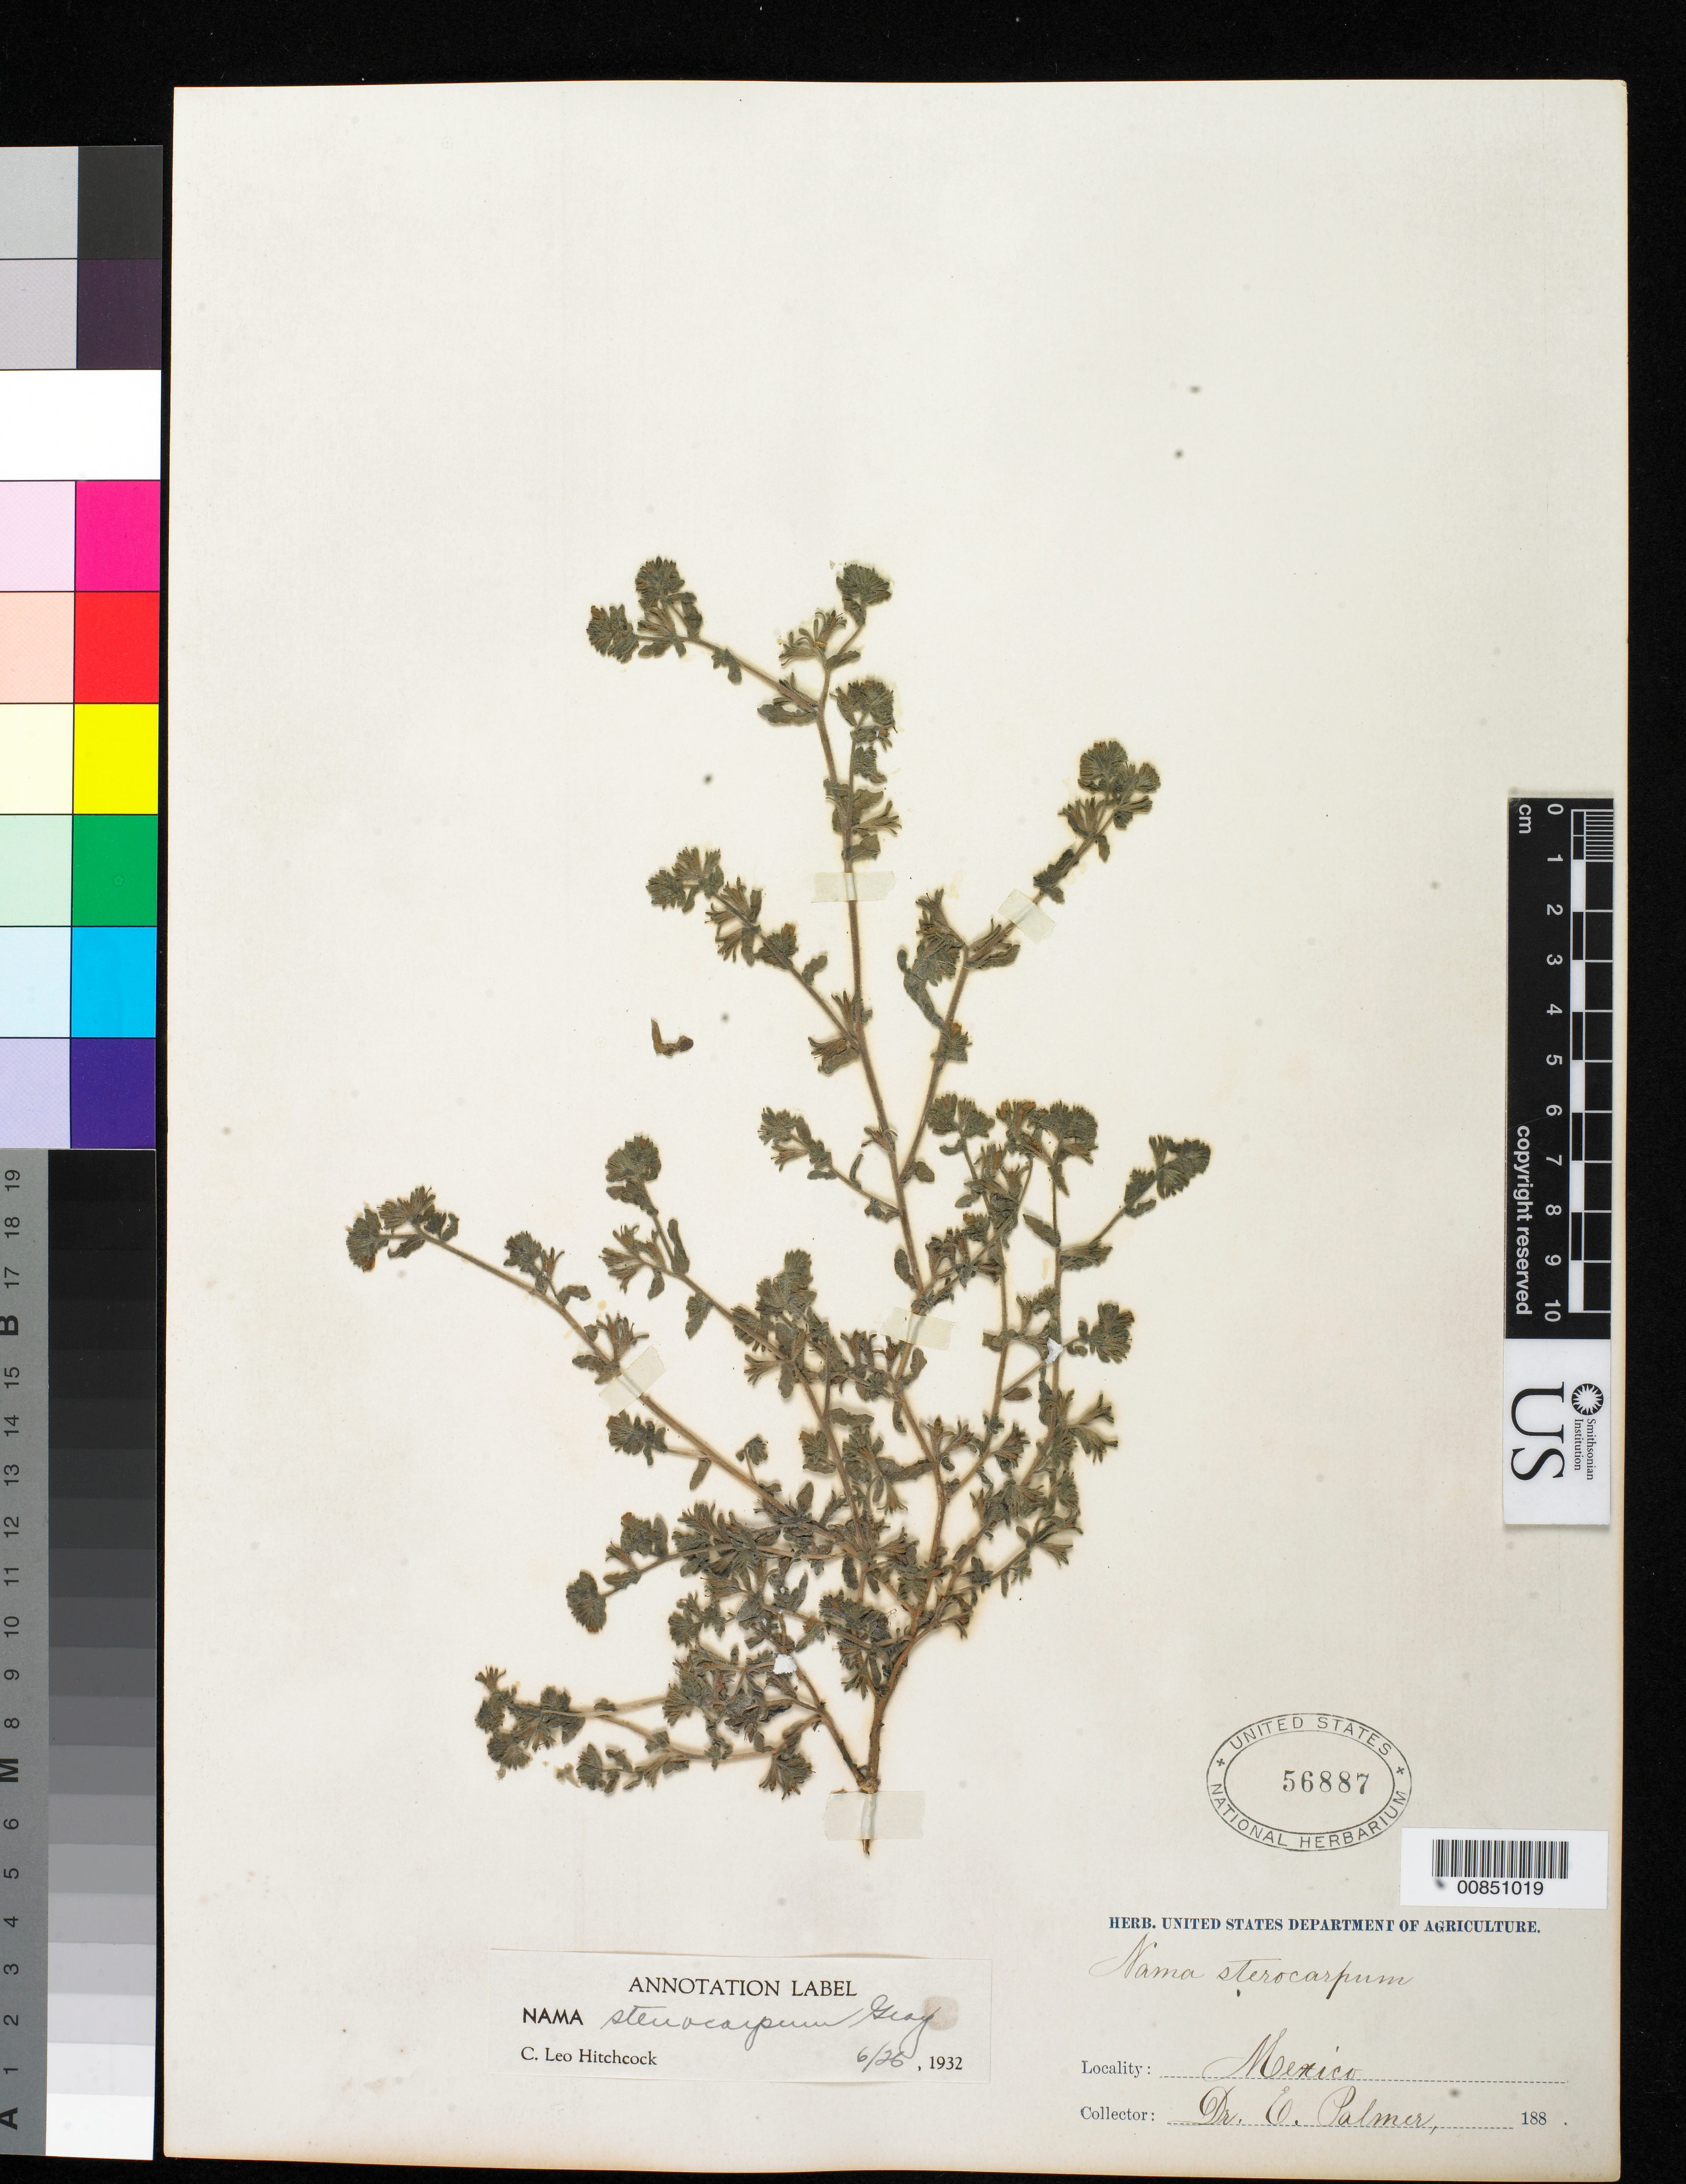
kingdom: Plantae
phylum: Tracheophyta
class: Magnoliopsida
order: Boraginales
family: Namaceae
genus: Nama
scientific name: Nama stenocarpum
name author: A. Gray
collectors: E. Palmer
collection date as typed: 188-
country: Mexico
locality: Mexico.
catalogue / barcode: US 56887